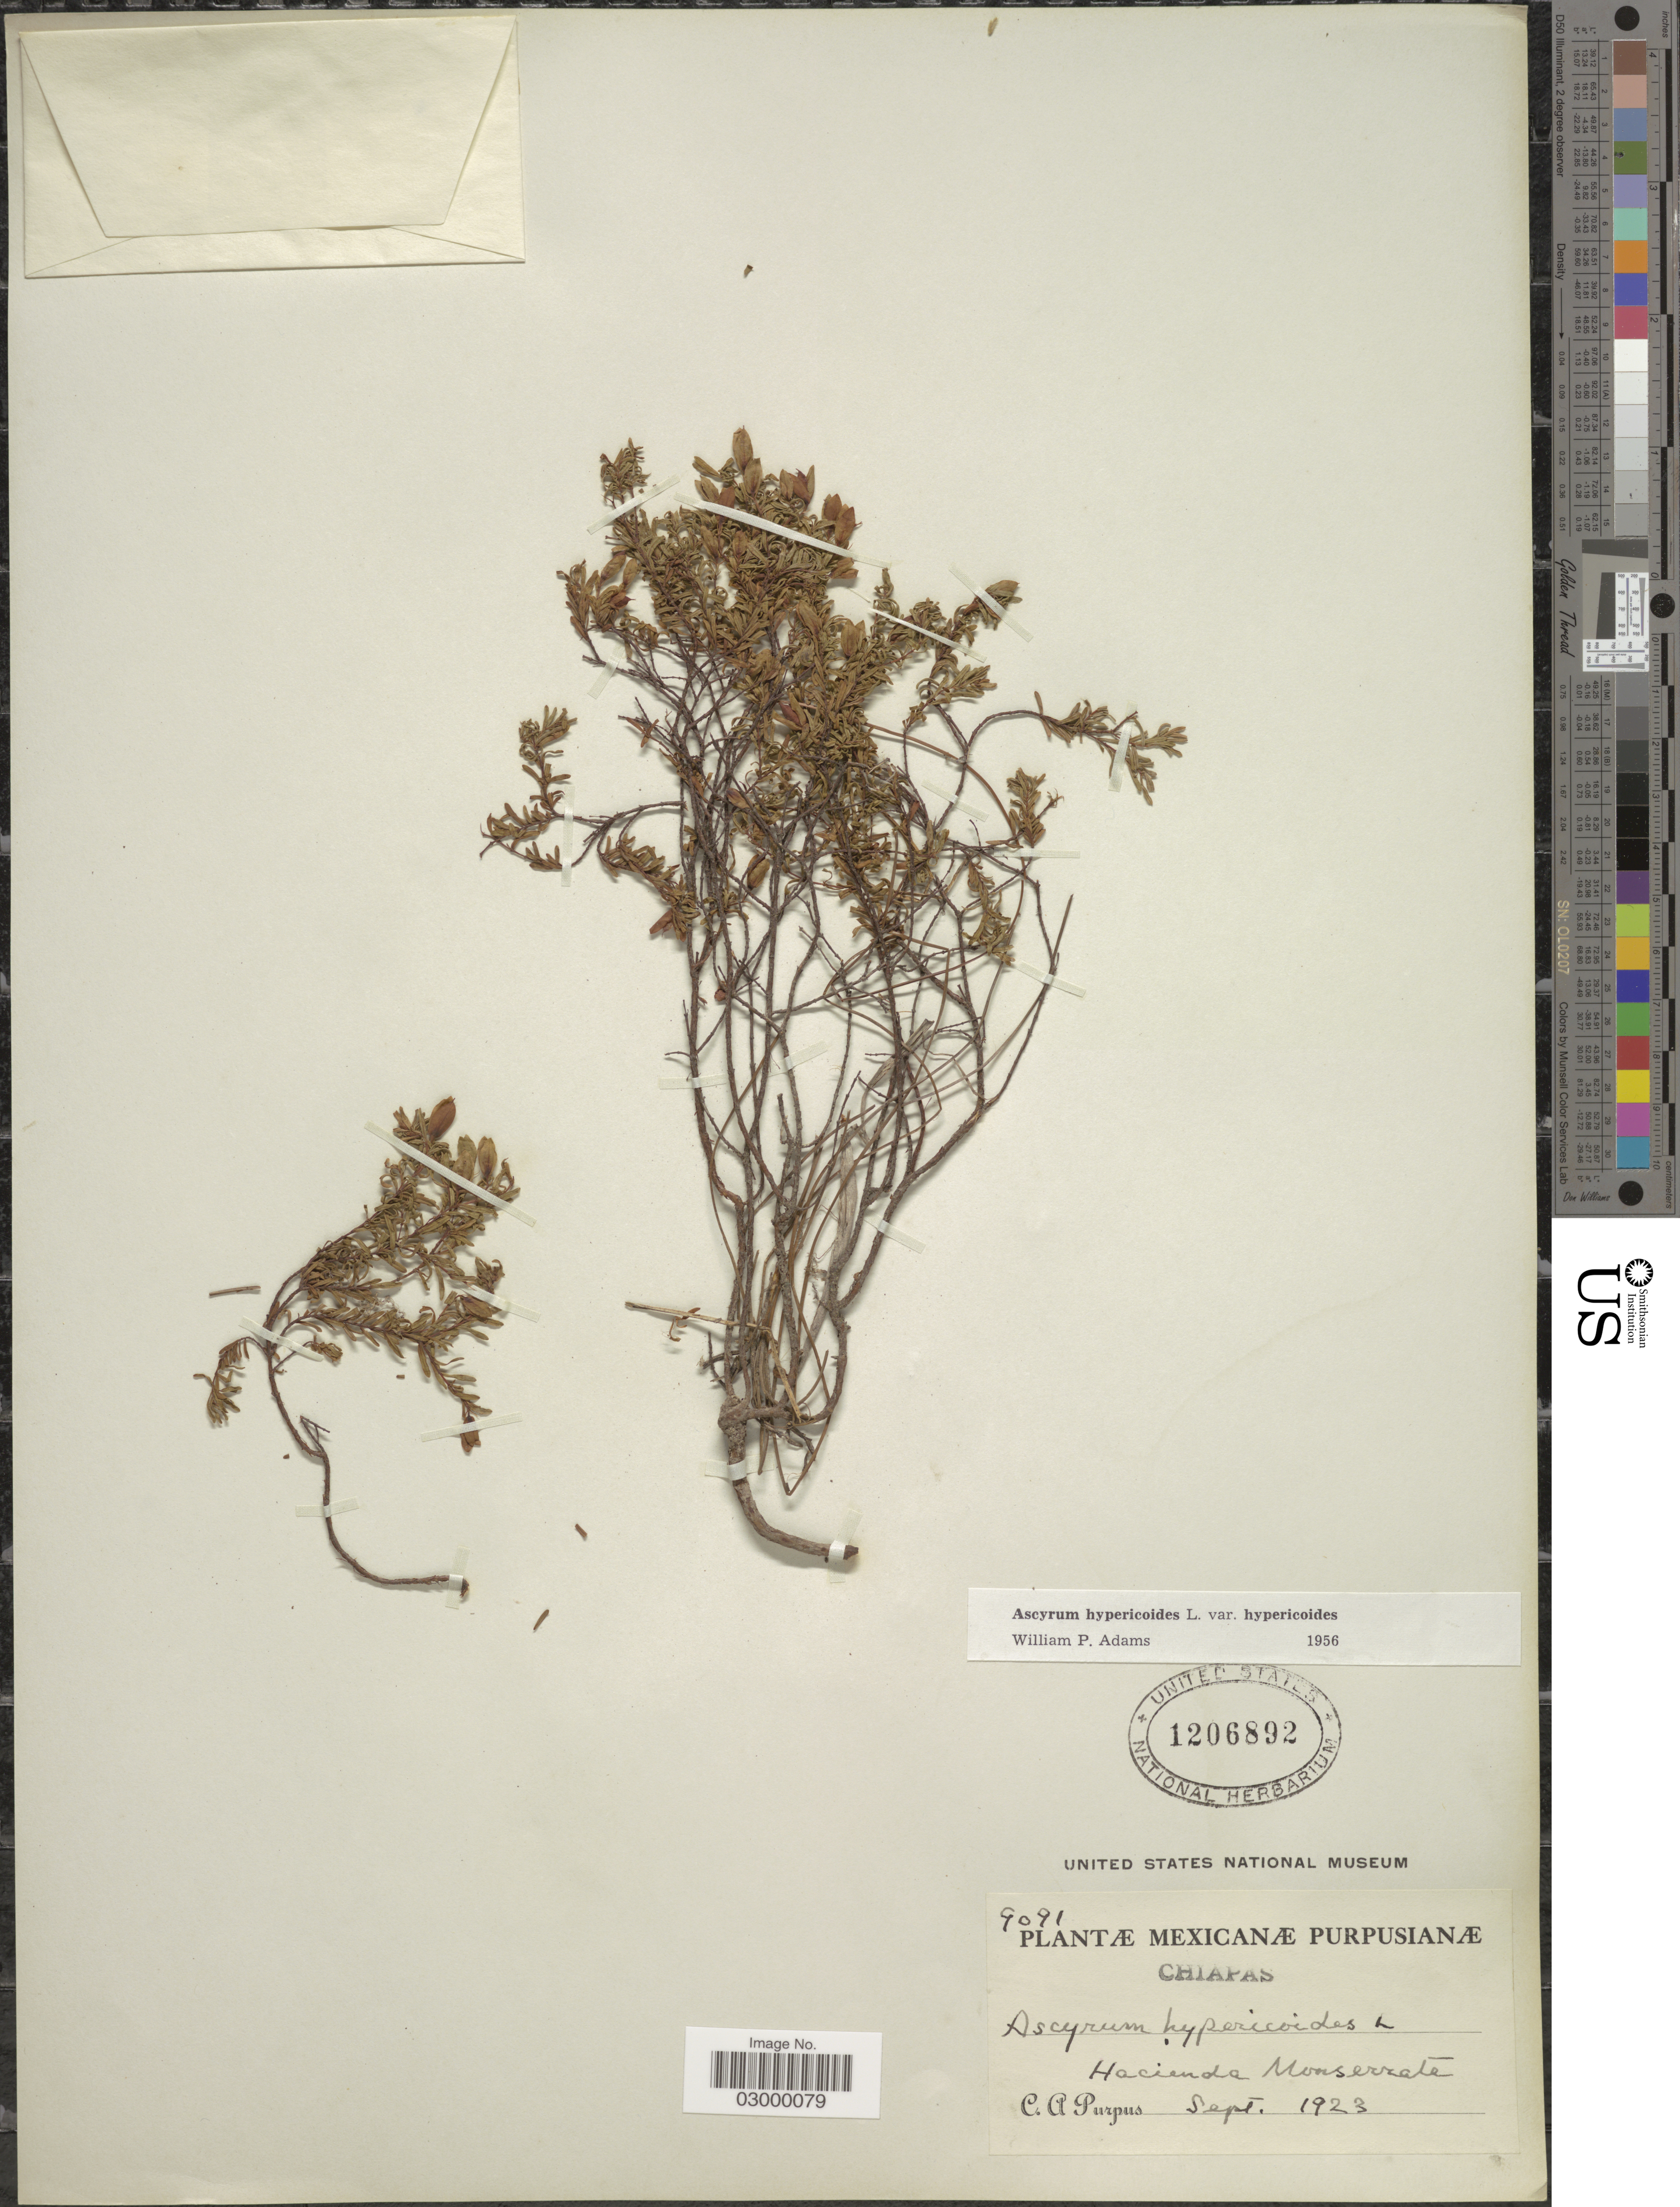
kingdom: Plantae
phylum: Tracheophyta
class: Magnoliopsida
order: Malpighiales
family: Hypericaceae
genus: Hypericum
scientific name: Hypericum hypericoides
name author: (L.) Crantz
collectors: C. A. Purpus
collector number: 9091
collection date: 1923-09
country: Mexico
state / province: Chiapas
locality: Hacienda Monserrate.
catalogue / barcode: US 1206892